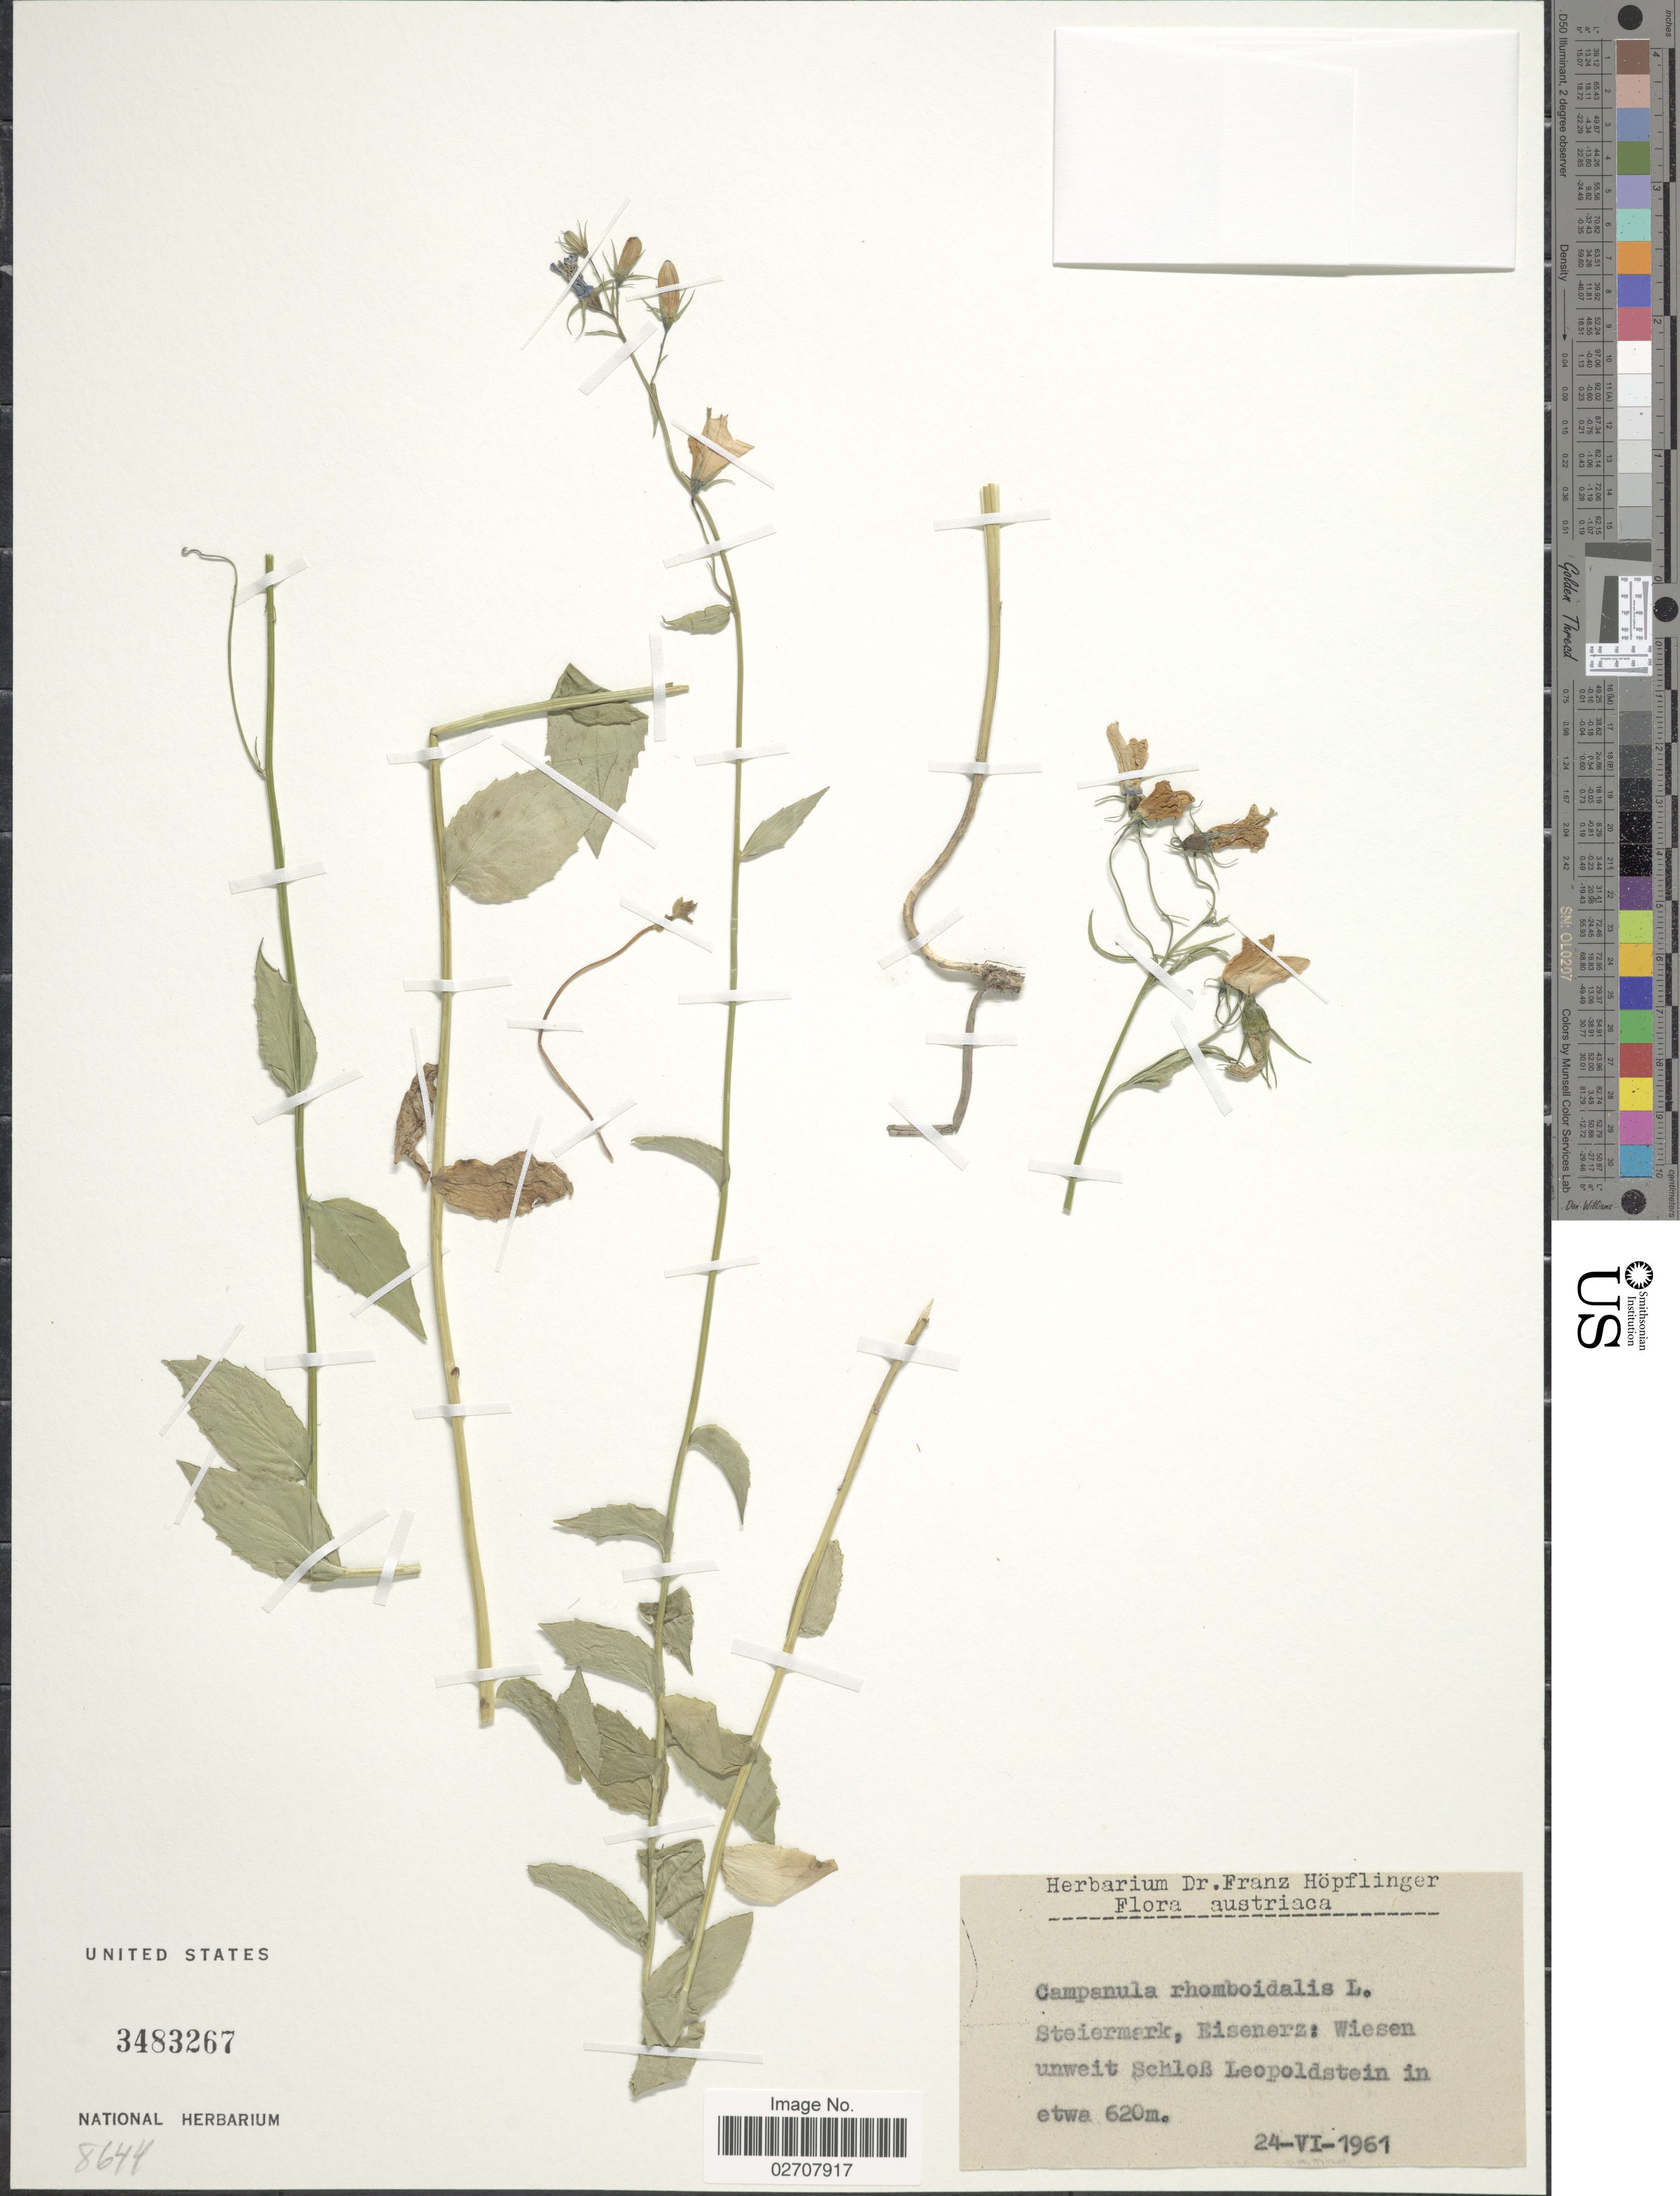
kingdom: Plantae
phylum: Tracheophyta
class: Magnoliopsida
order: Asterales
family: Campanulaceae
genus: Campanula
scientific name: Campanula rhomboidalis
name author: L.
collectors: ex Herb. Dr. Franz Höpflinger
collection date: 1961-06-24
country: Austria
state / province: Steiermark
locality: Eisenerz: Wiesen unweit Schlob Leopoldstein in etwa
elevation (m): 620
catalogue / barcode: US 3483267